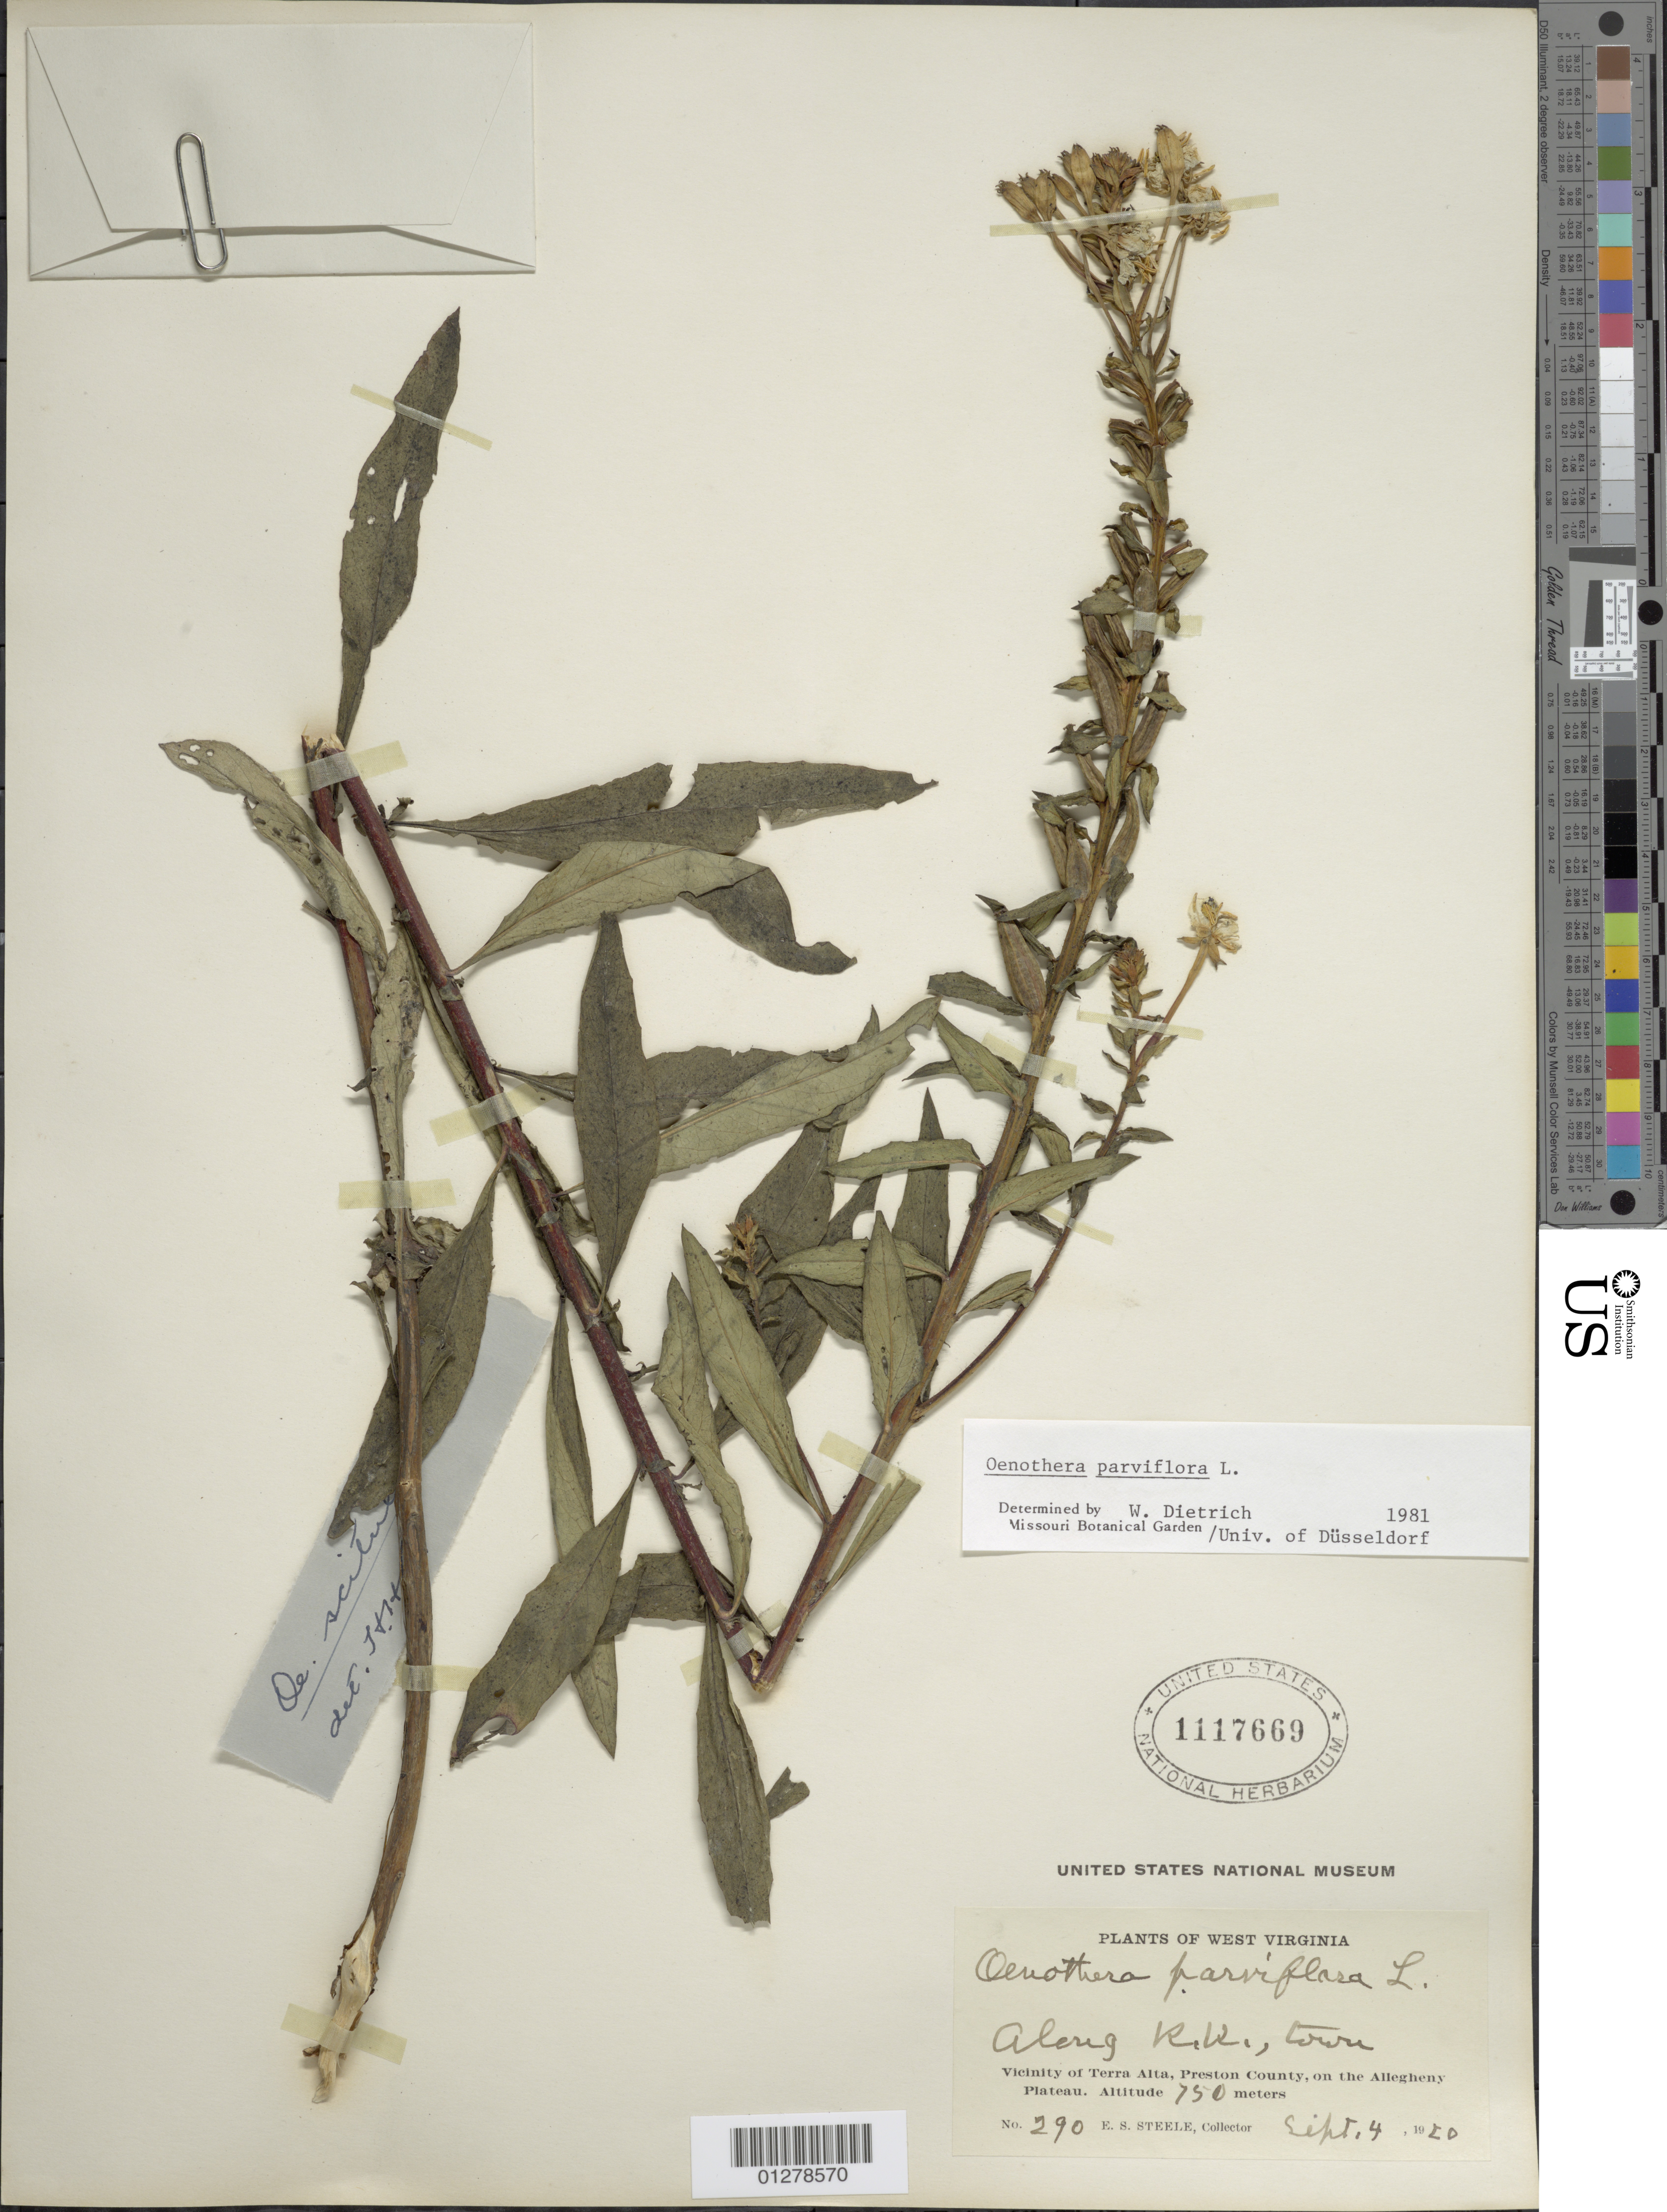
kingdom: Plantae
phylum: Tracheophyta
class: Magnoliopsida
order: Myrtales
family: Onagraceae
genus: Oenothera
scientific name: Oenothera parviflora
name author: L.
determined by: Munz, Philip A.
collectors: E. Steele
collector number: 290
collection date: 1920-09-04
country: United States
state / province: West Virginia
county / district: Preston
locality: Vicinity of Terra Alta, on the Allegheny Plateau.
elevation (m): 750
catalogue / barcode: US 1117669